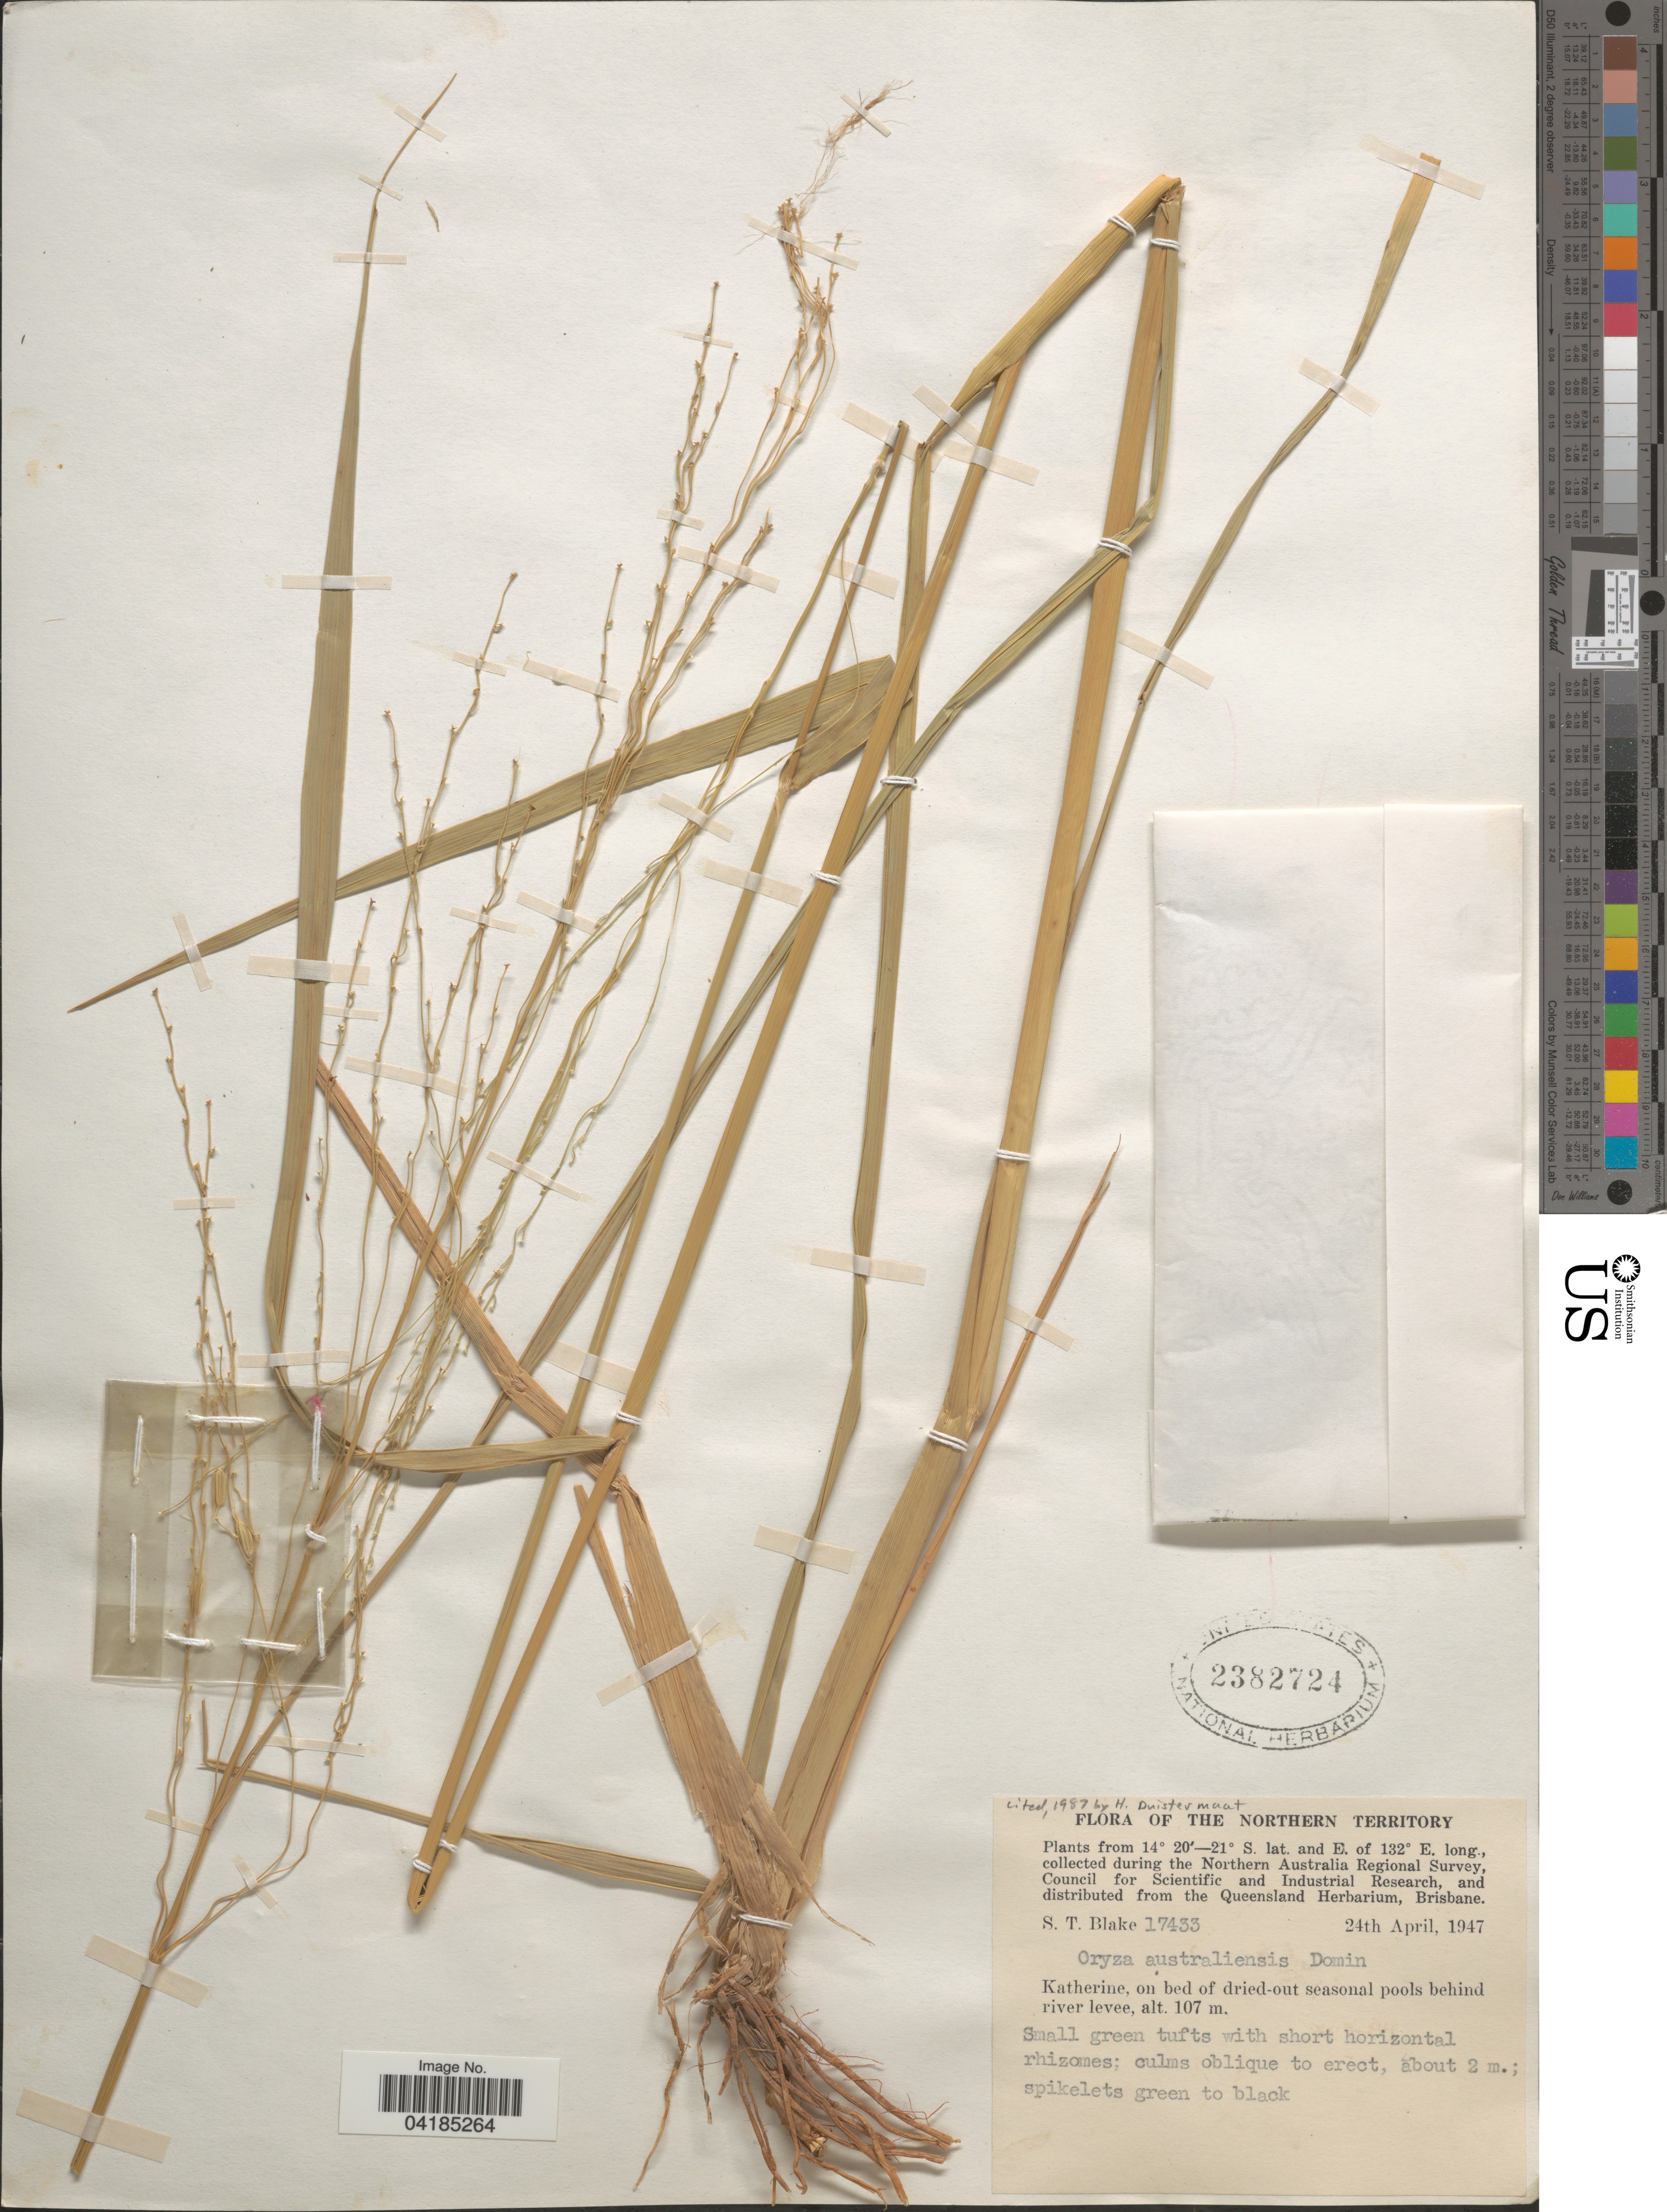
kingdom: Plantae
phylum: Tracheophyta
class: Liliopsida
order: Poales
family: Poaceae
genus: Oryza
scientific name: Oryza australiensis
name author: Domin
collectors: S. T. Blake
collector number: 17433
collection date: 1947-04-24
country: Australia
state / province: Northern Territory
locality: During the Northern Australia Regional Survey. Katherine, on bed of dried-out seasonal pools behind river levee.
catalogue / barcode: US 2382724